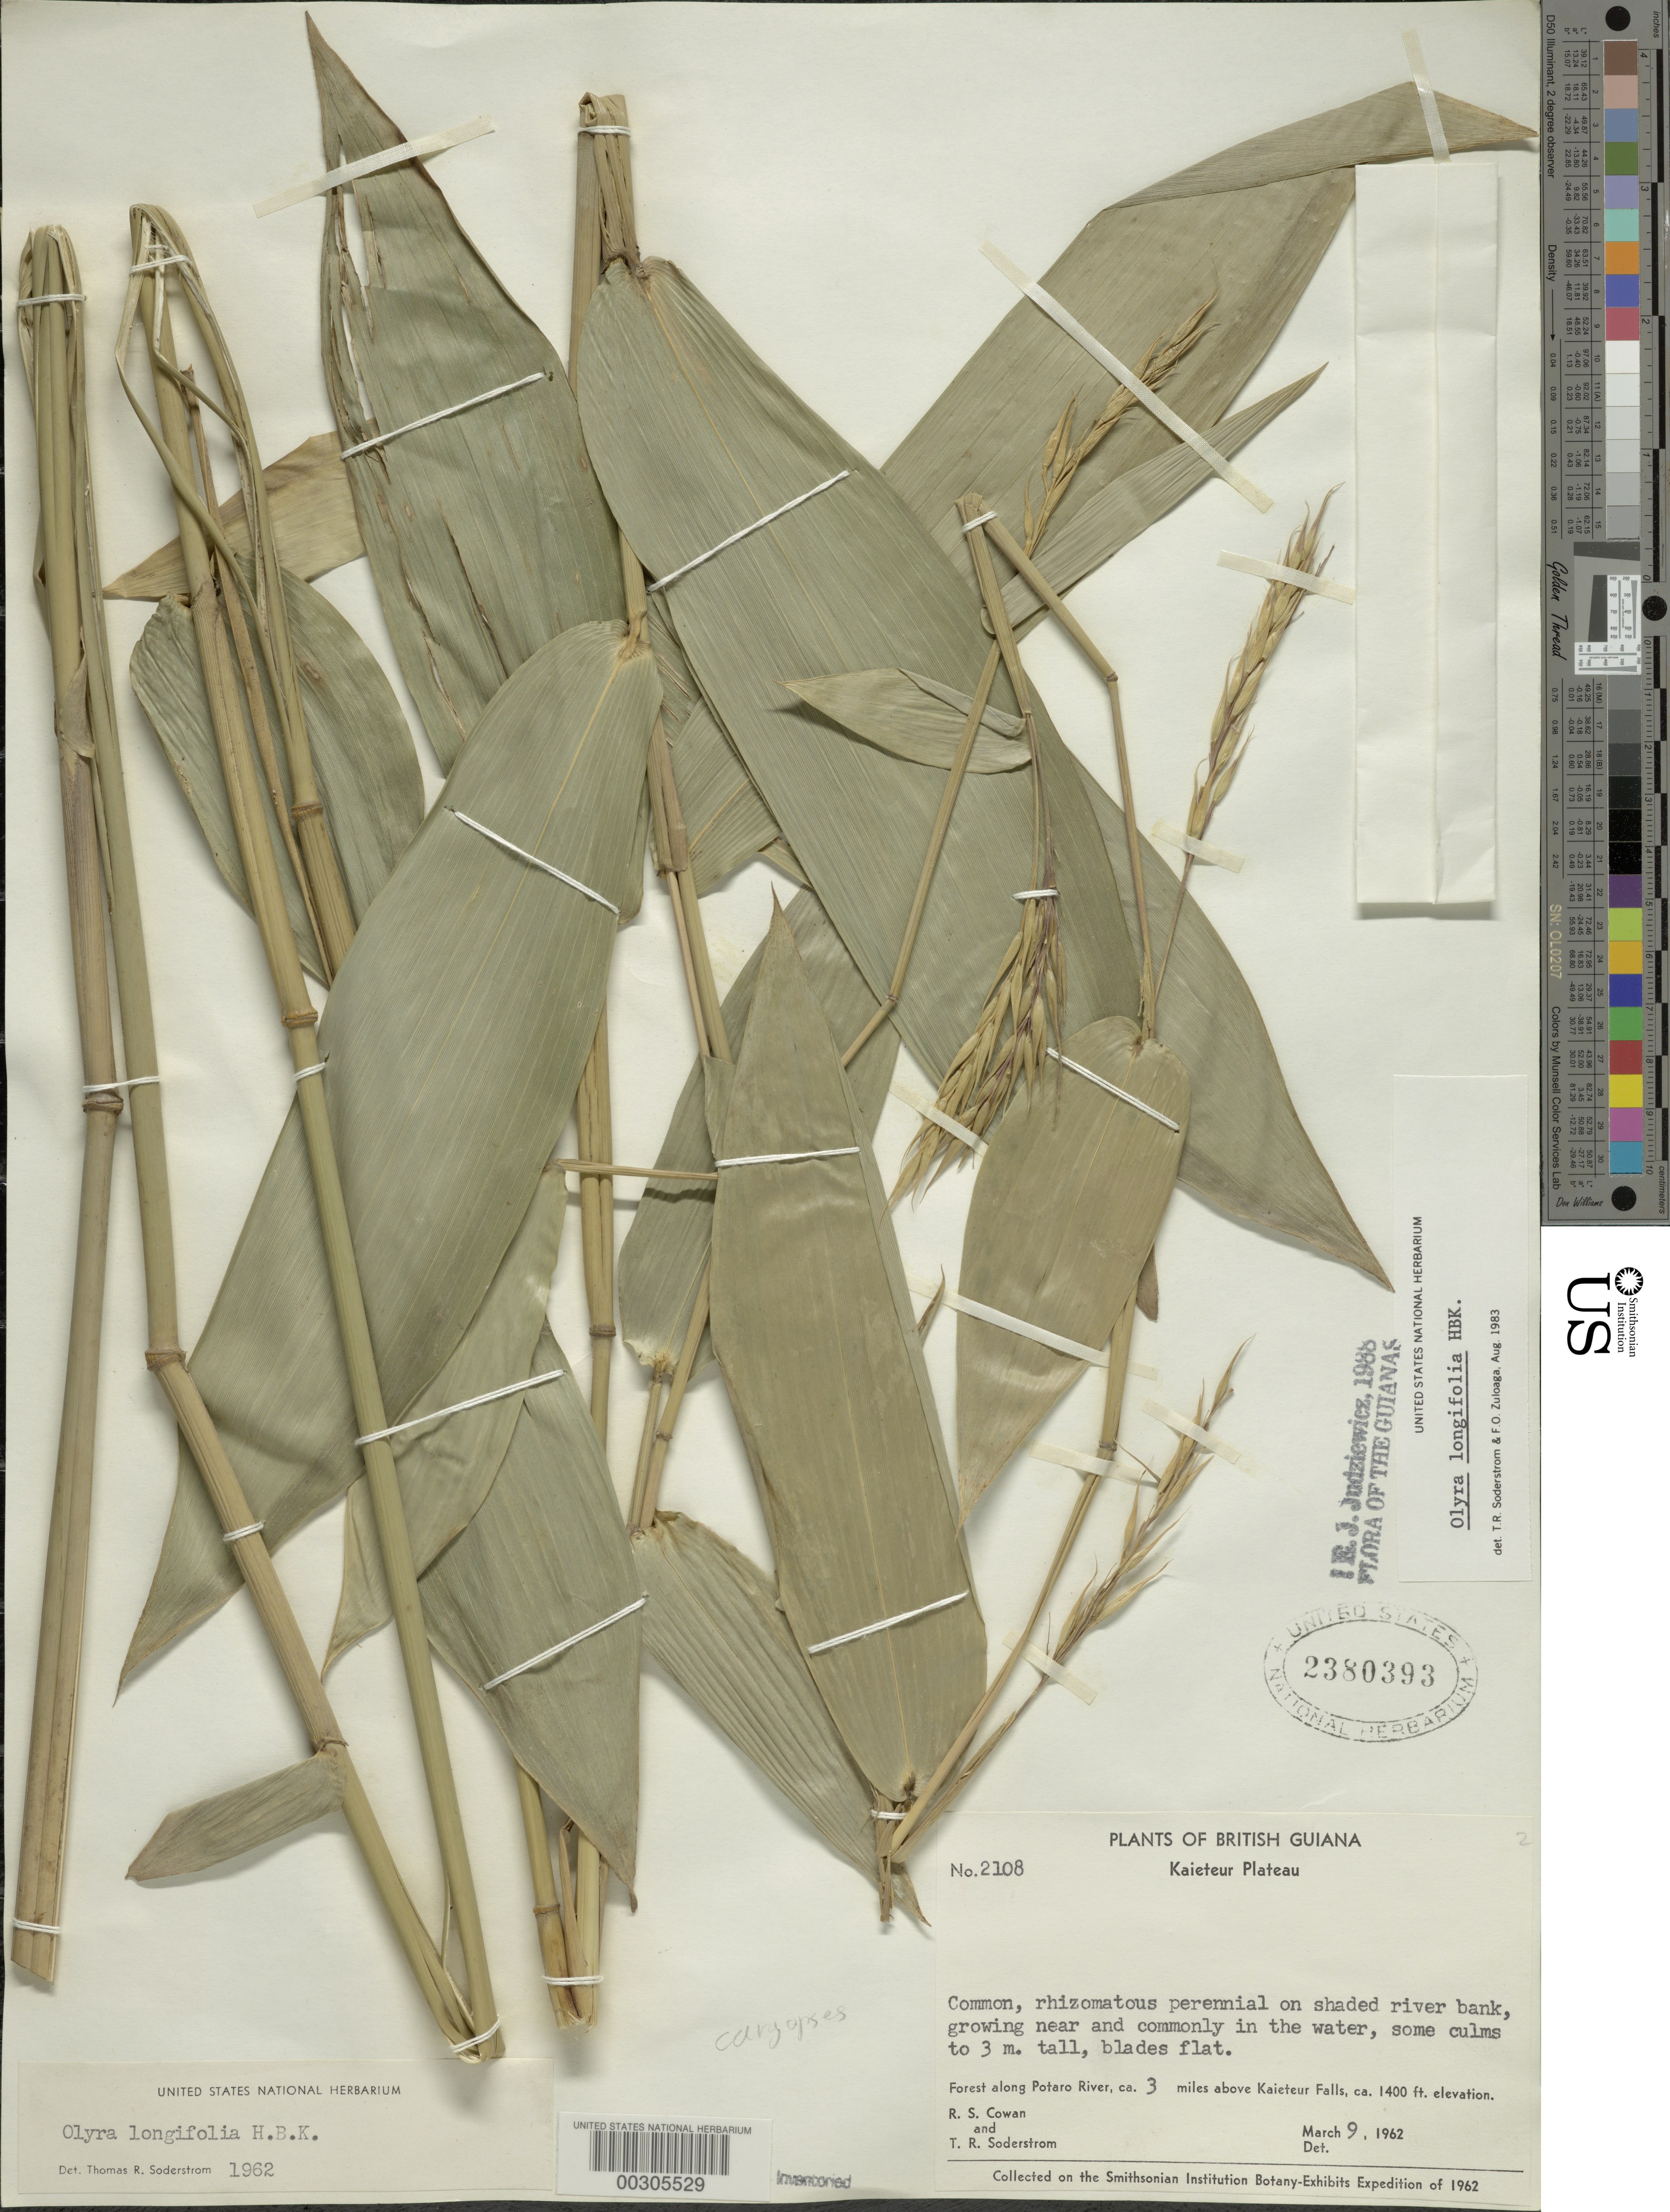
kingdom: Plantae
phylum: Tracheophyta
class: Liliopsida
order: Poales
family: Poaceae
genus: Olyra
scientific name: Olyra longifolia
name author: Kunth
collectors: R. S. Cowan & T. R. Soderstrom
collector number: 2108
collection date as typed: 09 Mar 1962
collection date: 1962-03-09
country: Guyana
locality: Potaro river, kaieteur plateau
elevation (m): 427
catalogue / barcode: US 2380393